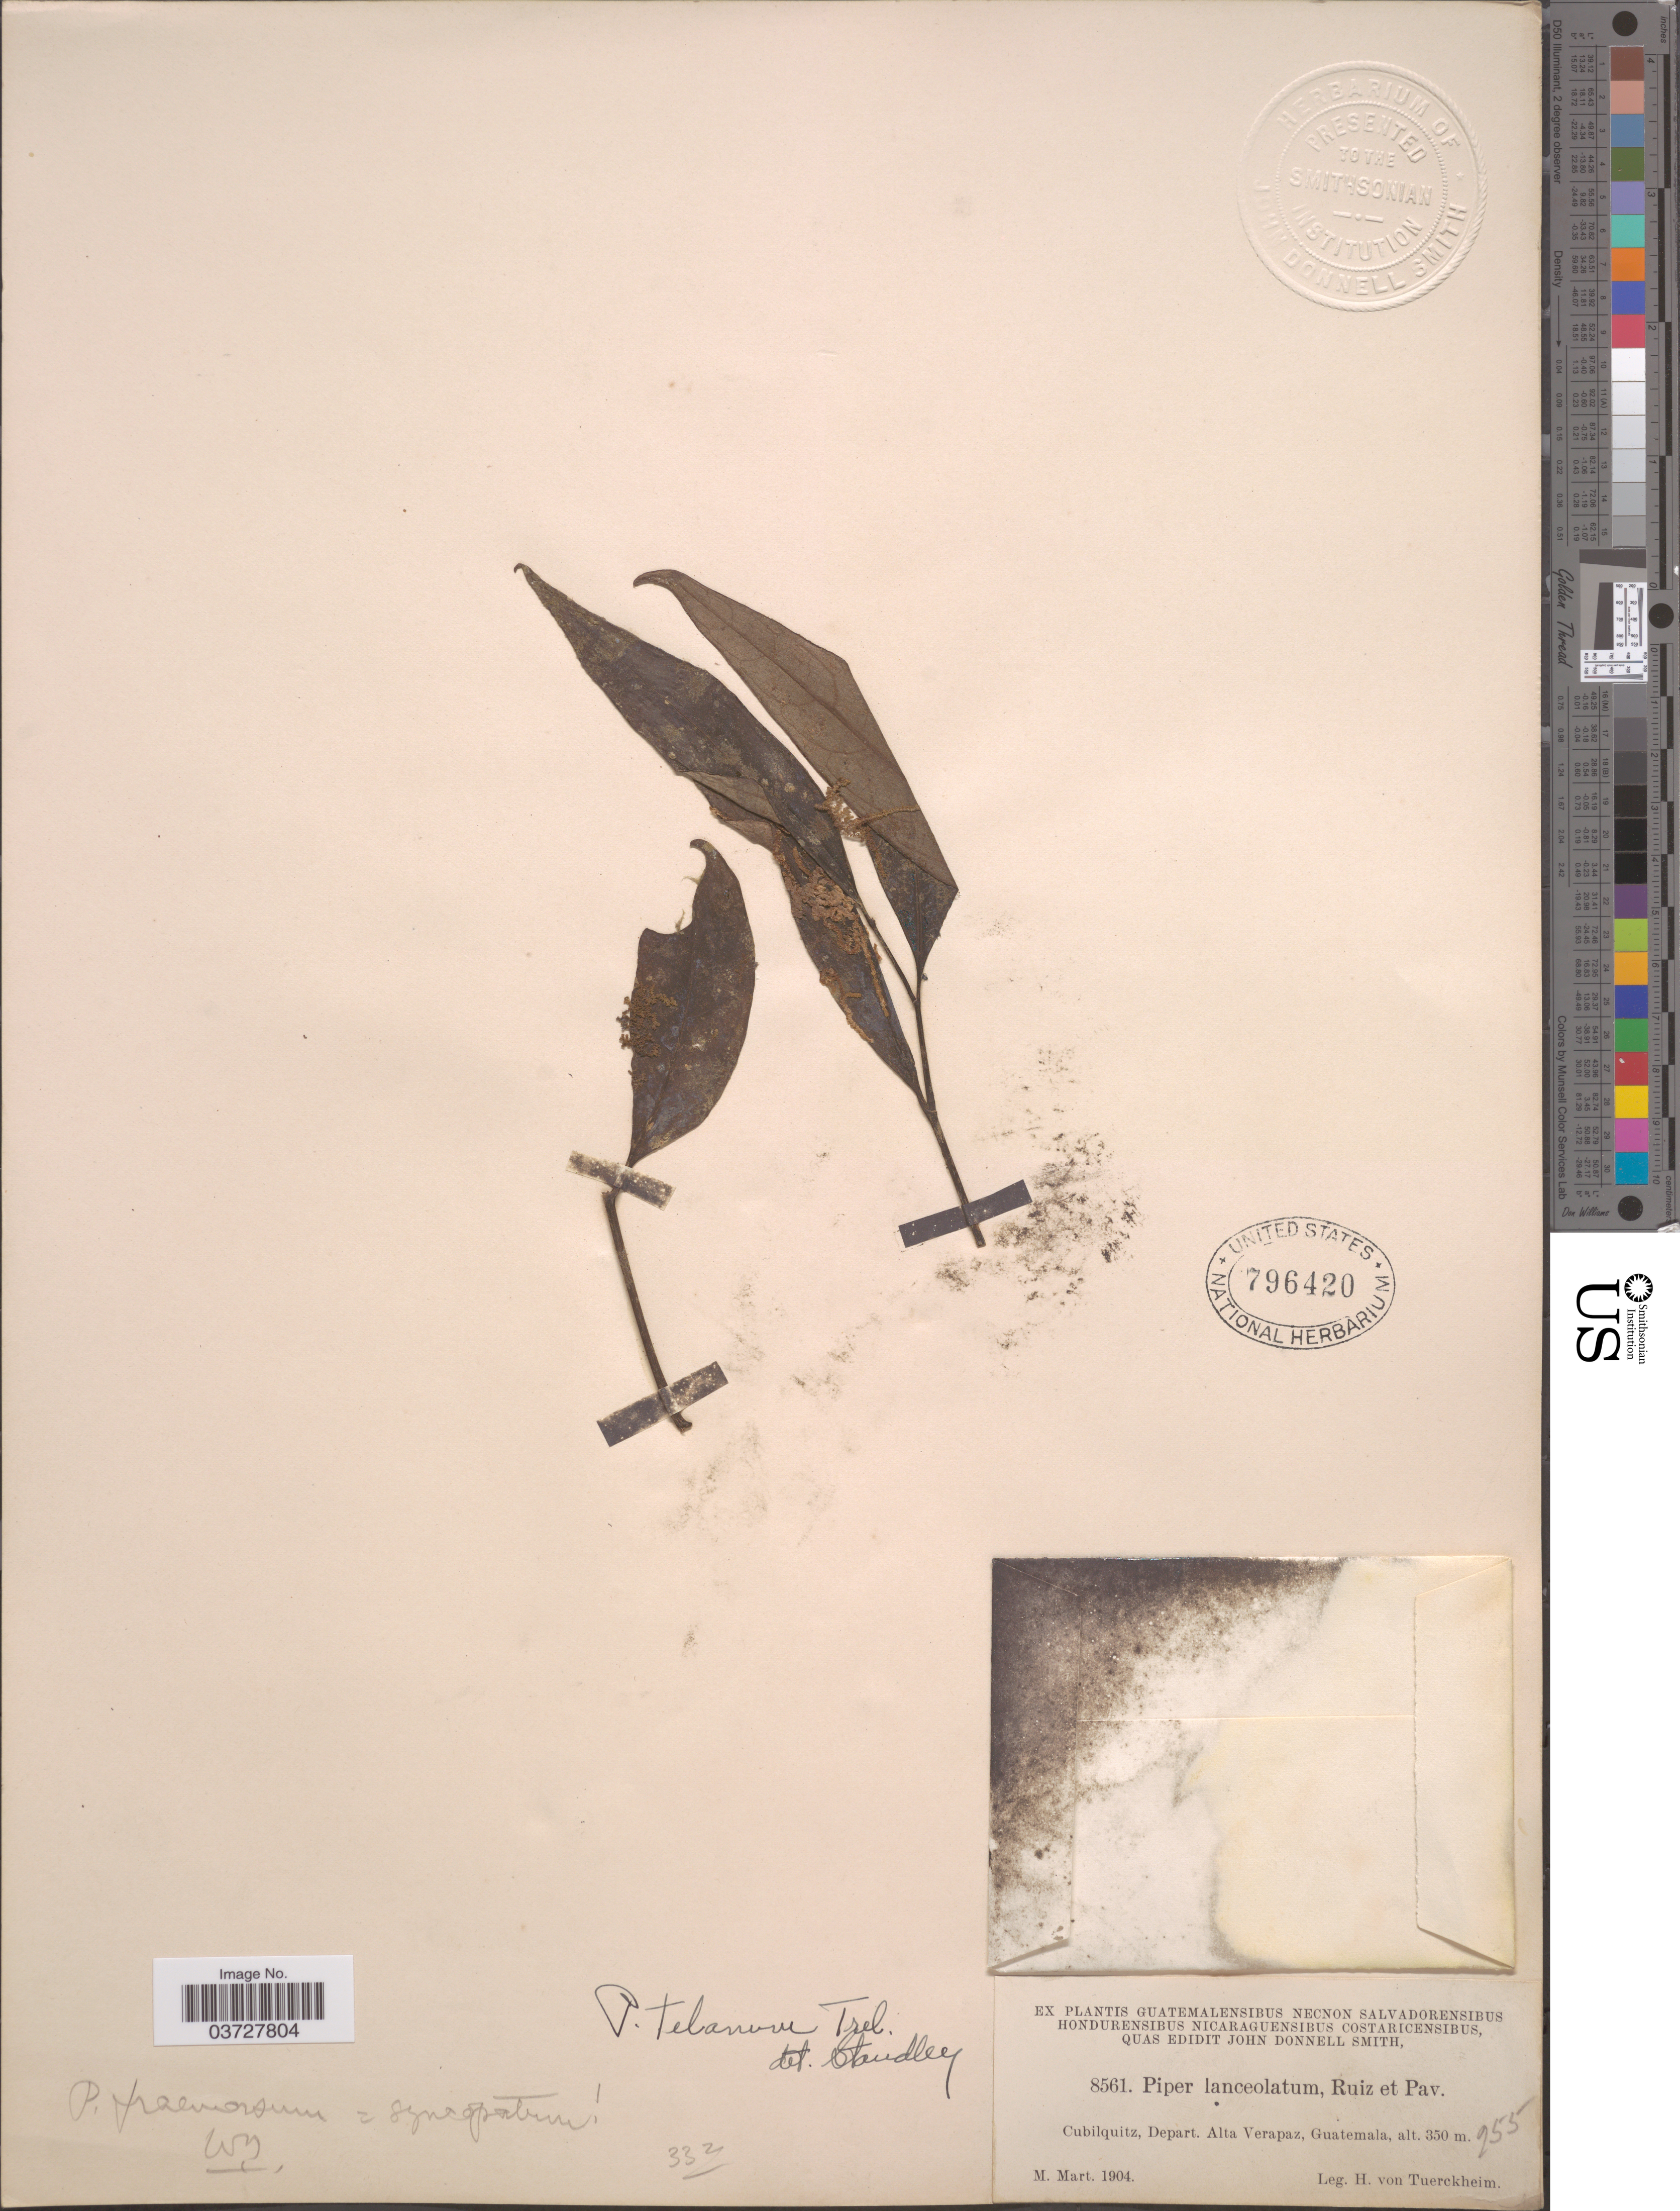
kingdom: Plantae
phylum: Tracheophyta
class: Magnoliopsida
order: Piperales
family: Piperaceae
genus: Piper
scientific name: Piper telanum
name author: Trel. in Standl.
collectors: H. von Tuerckheim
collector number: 8561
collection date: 1904-03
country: Guatemala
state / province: Alta Verapaz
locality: Cubilquitz, Depart. Alta Verapaz.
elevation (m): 350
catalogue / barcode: US 796420